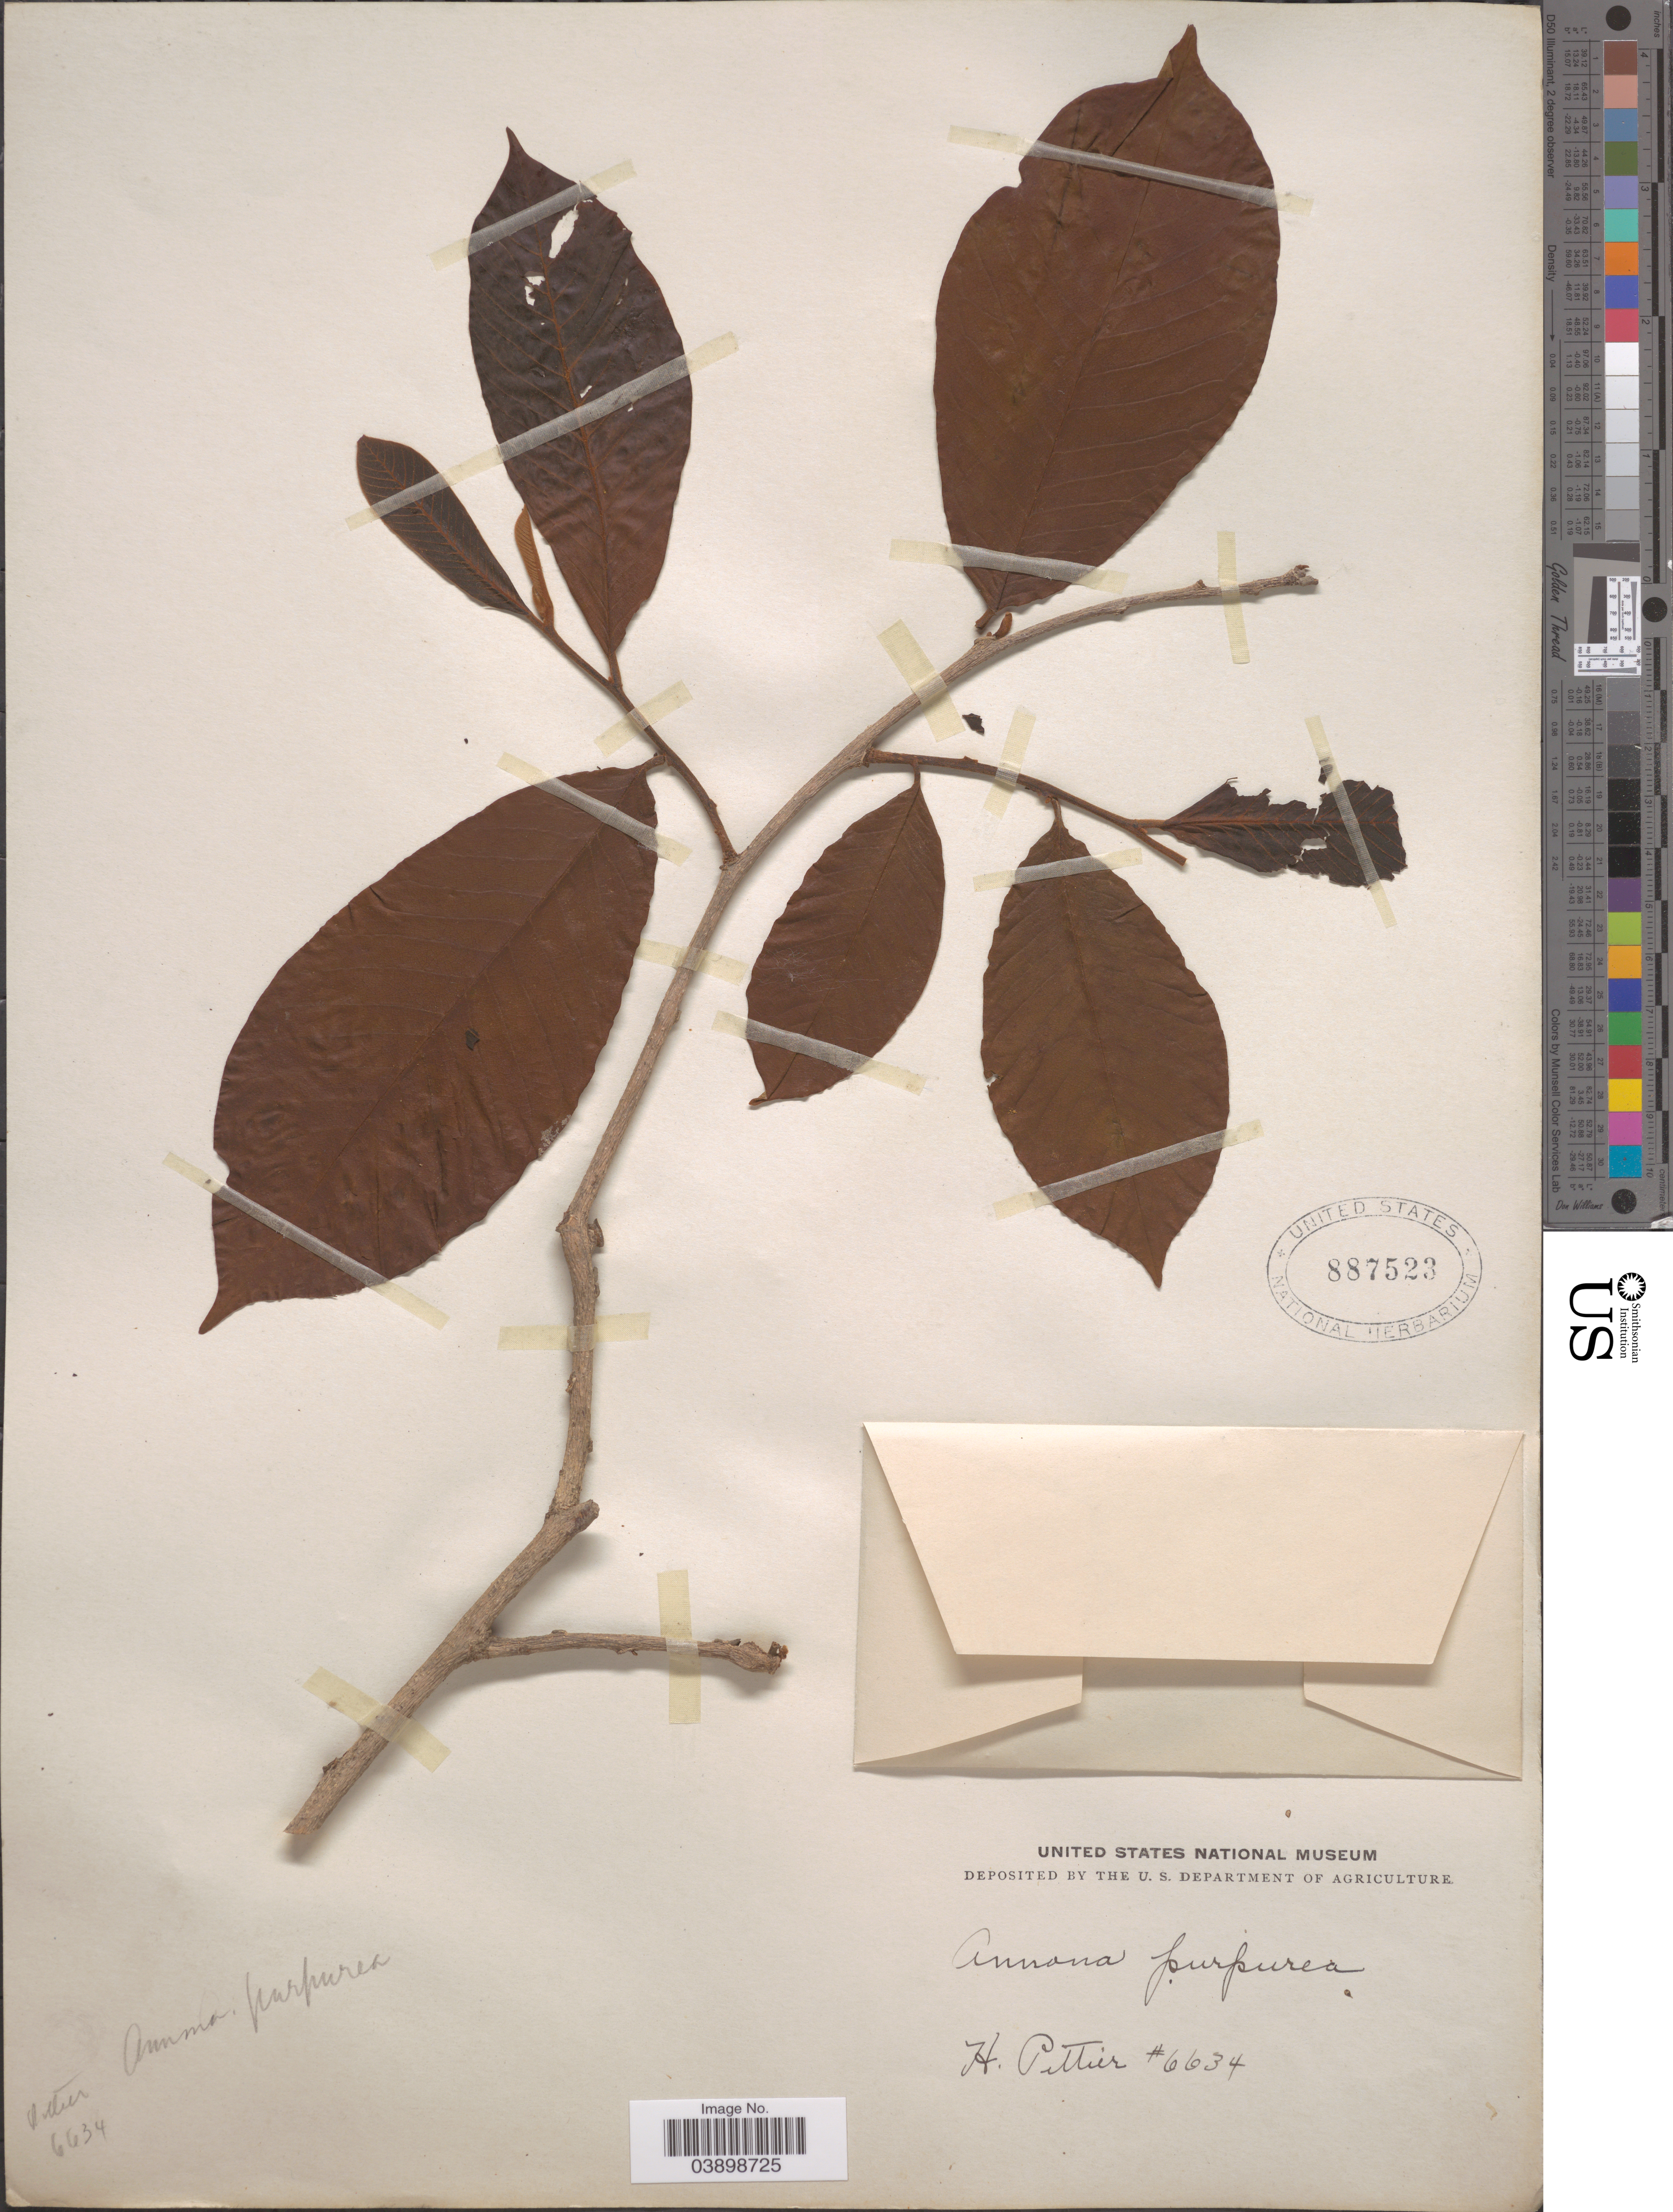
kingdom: Plantae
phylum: Tracheophyta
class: Magnoliopsida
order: Magnoliales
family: Annonaceae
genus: Annona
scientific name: Annona purpurea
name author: Moc. & Sessé ex Dunal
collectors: H. F. Pittier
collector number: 6634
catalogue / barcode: US 887523